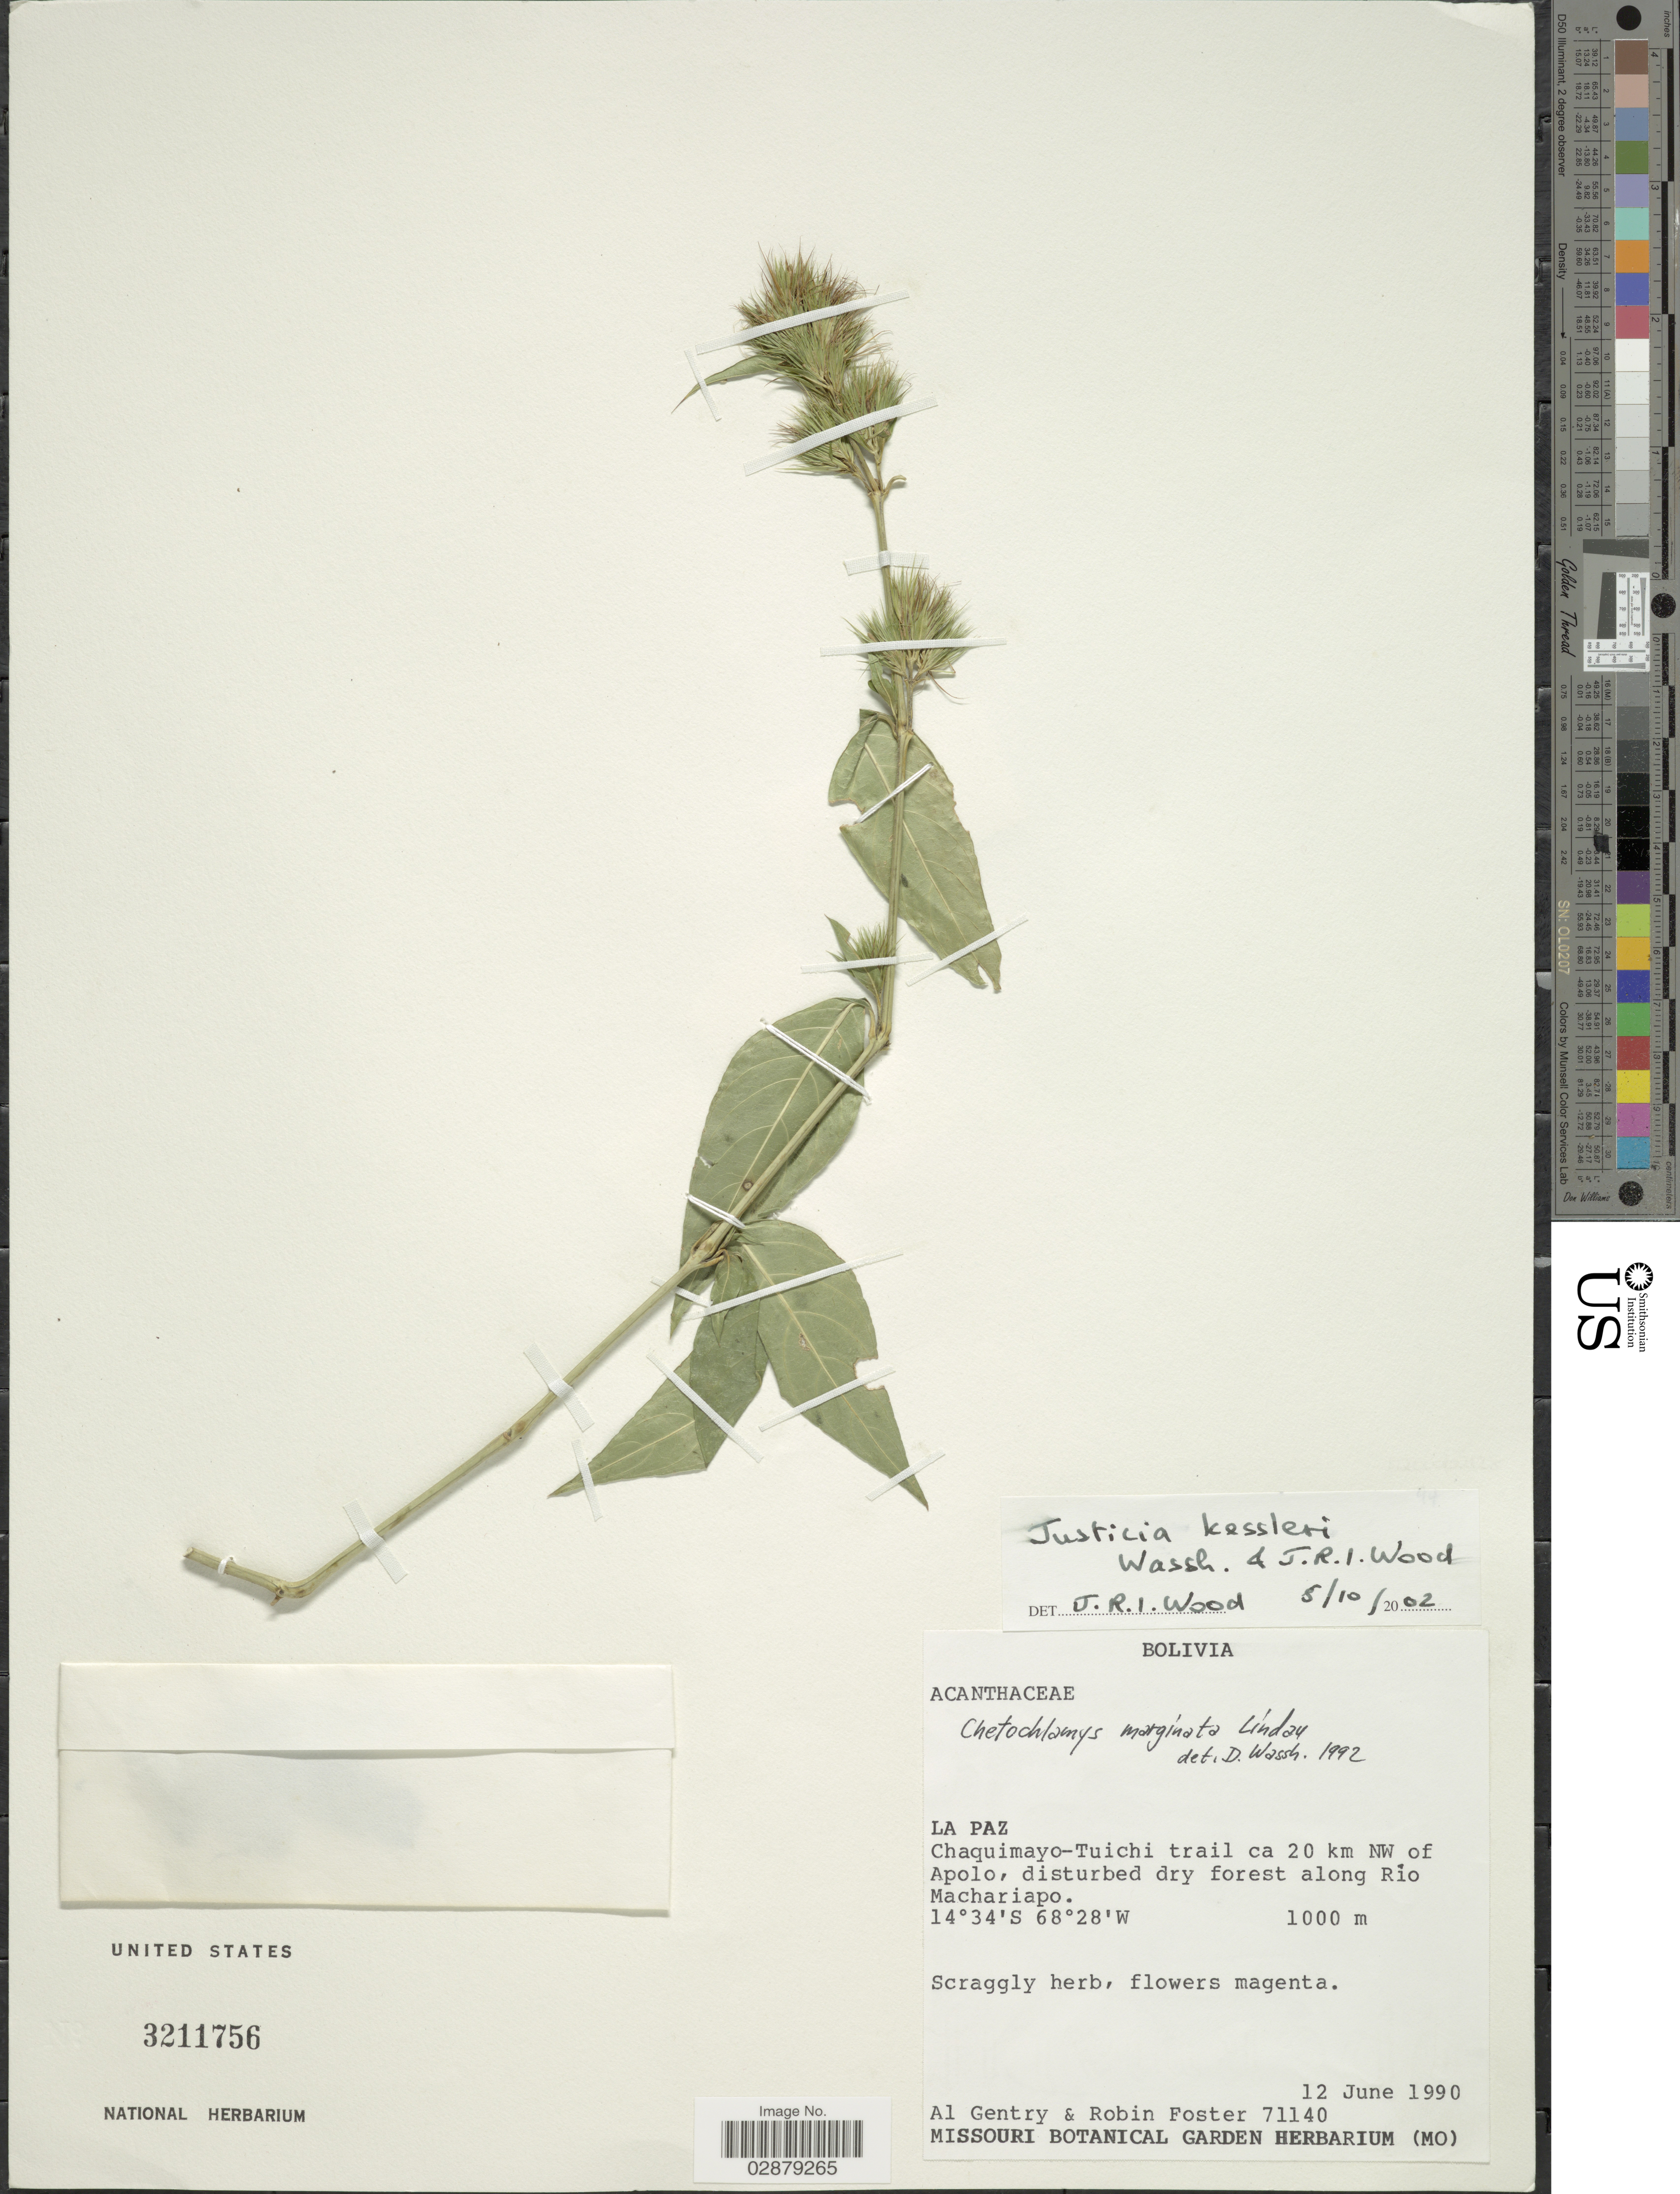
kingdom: Plantae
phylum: Tracheophyta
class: Magnoliopsida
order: Lamiales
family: Acanthaceae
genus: Justicia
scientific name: Justicia kessleri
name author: Wassh. & J.R.I. Wood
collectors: A. H. Gentry & R. B. Foster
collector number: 71140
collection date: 1990-06-12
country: Bolivia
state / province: La Paz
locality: Chaquimayo-Tuichi trail ca 20 km NW of Apolo, disturbed dry forest along Río Machariapo.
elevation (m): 1000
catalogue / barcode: US 3211756